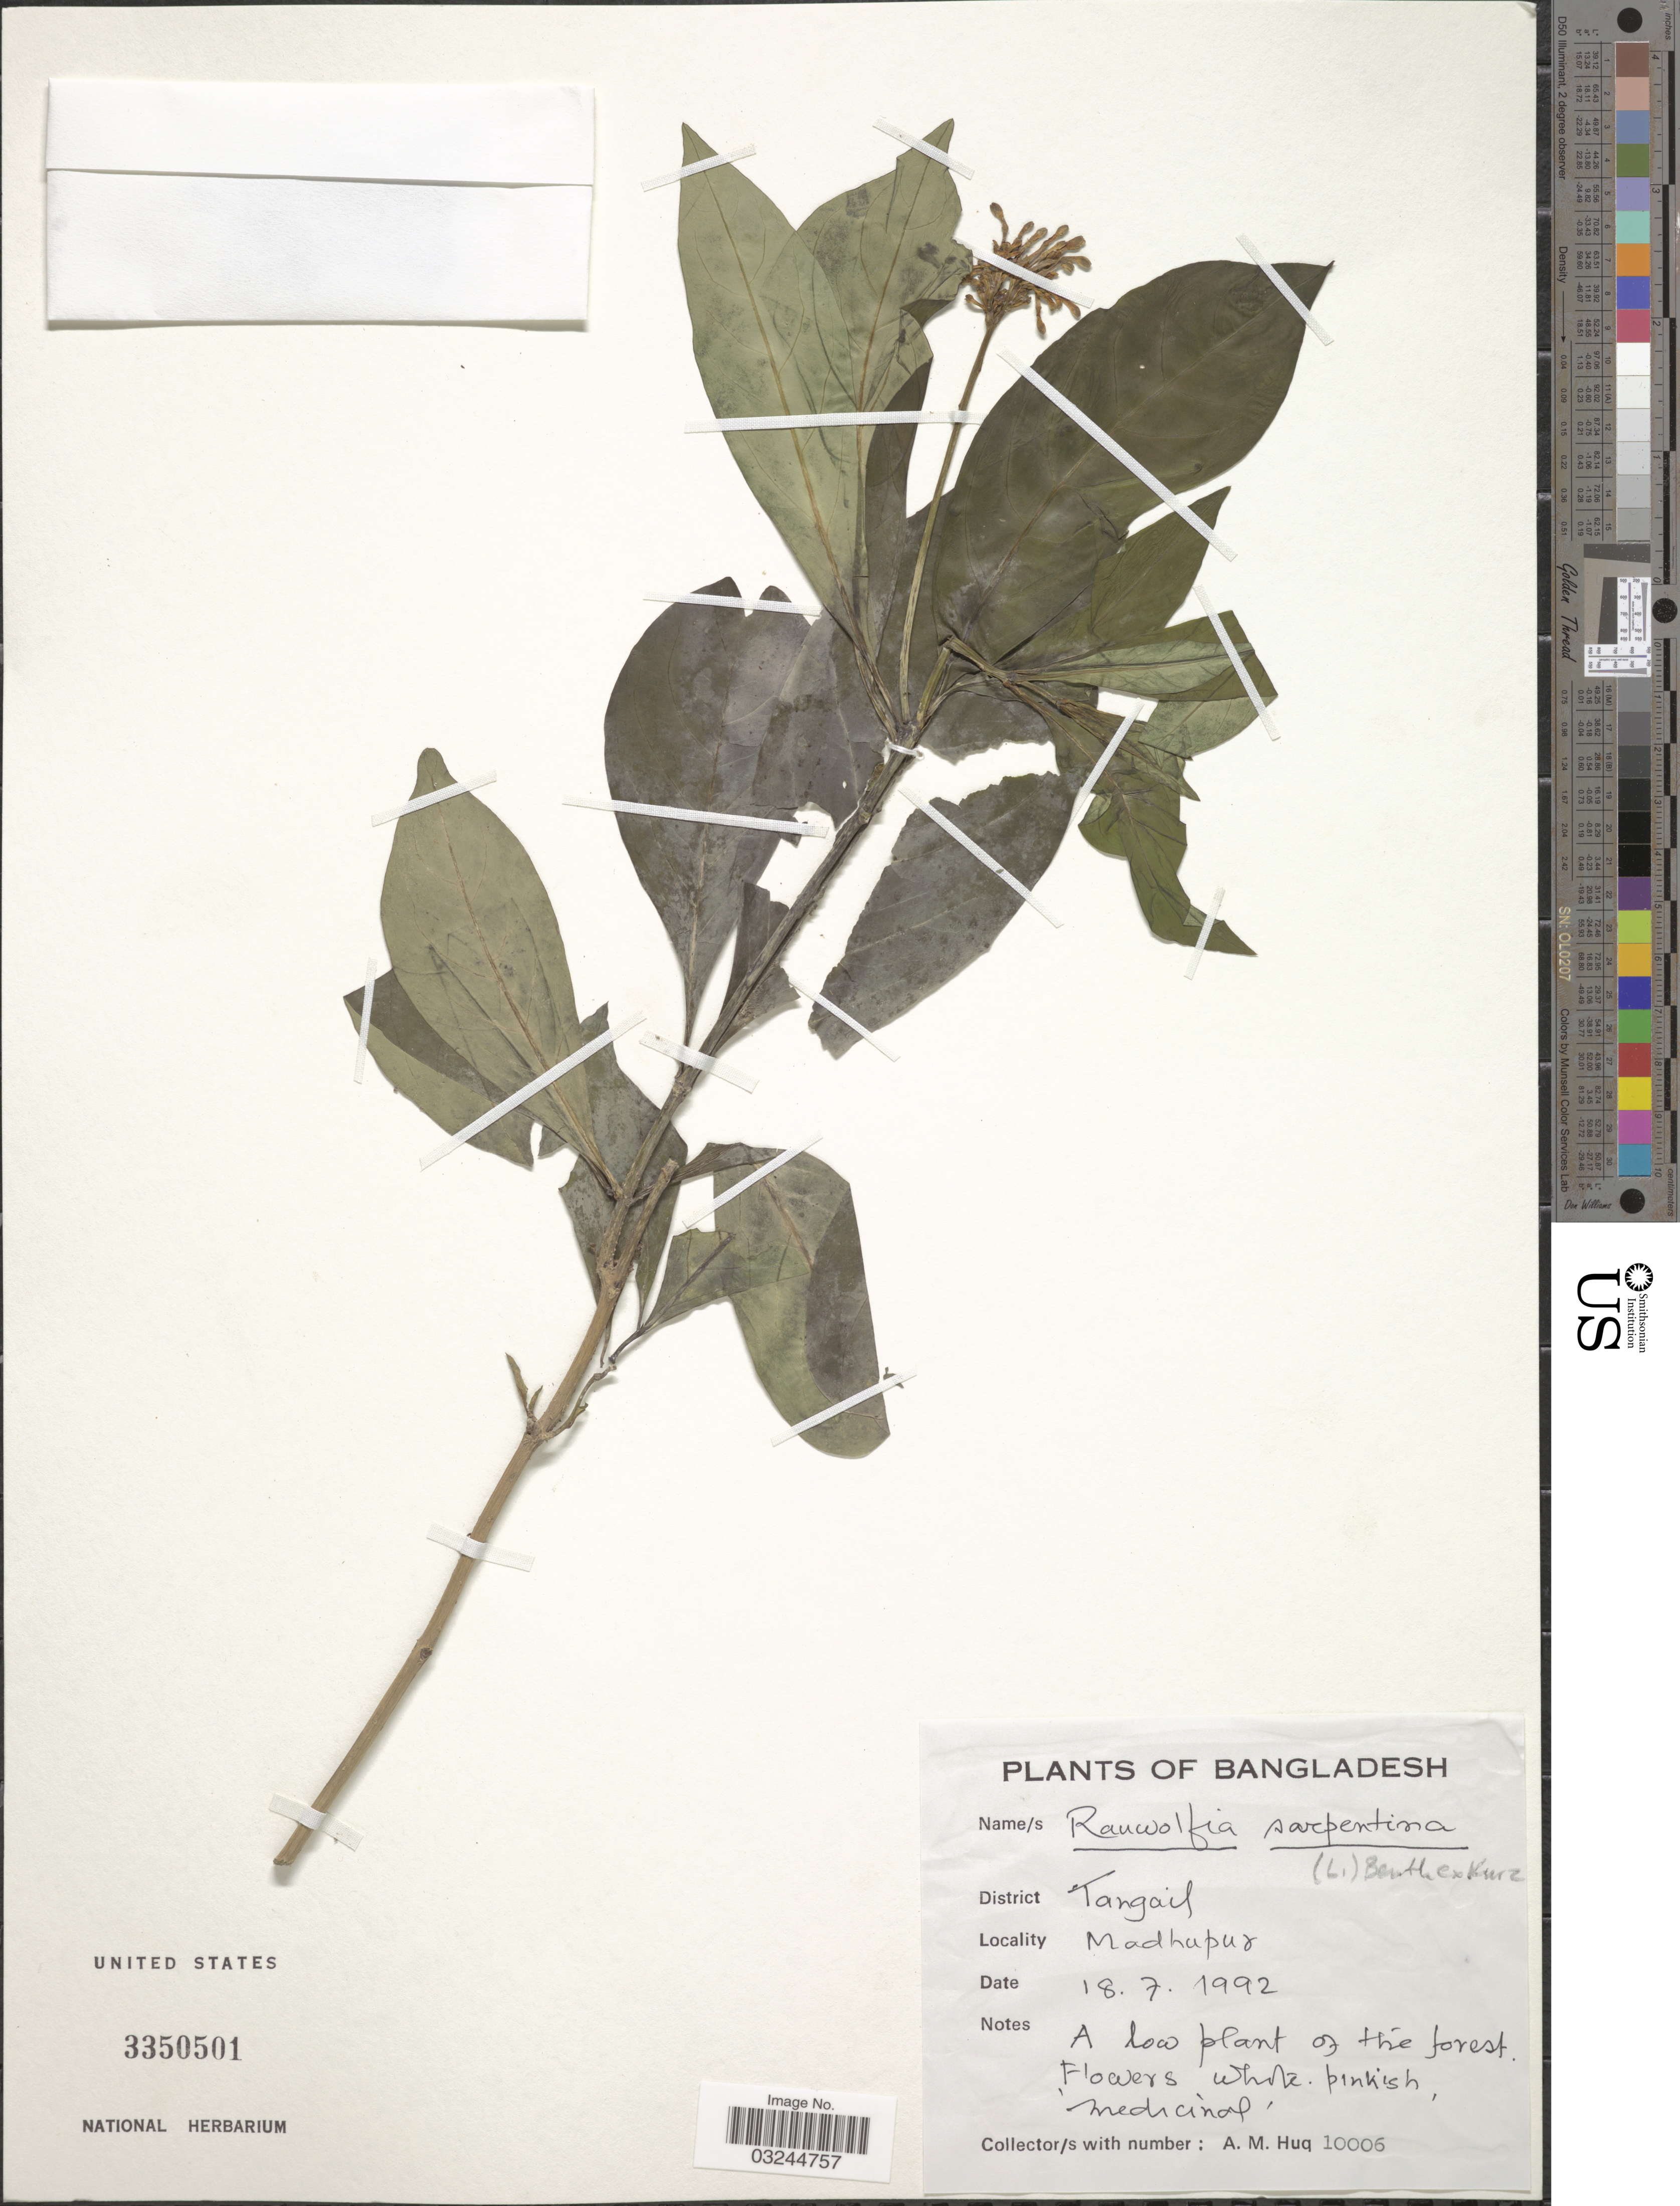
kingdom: Plantae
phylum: Tracheophyta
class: Magnoliopsida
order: Gentianales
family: Apocynaceae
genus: Rauvolfia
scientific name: Rauvolfia serpentina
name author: Benth. ex Kurz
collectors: A. M. Huq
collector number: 10006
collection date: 1992-07-18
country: Bangladesh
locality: District Tangail. Madhupur.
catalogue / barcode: US 3350501